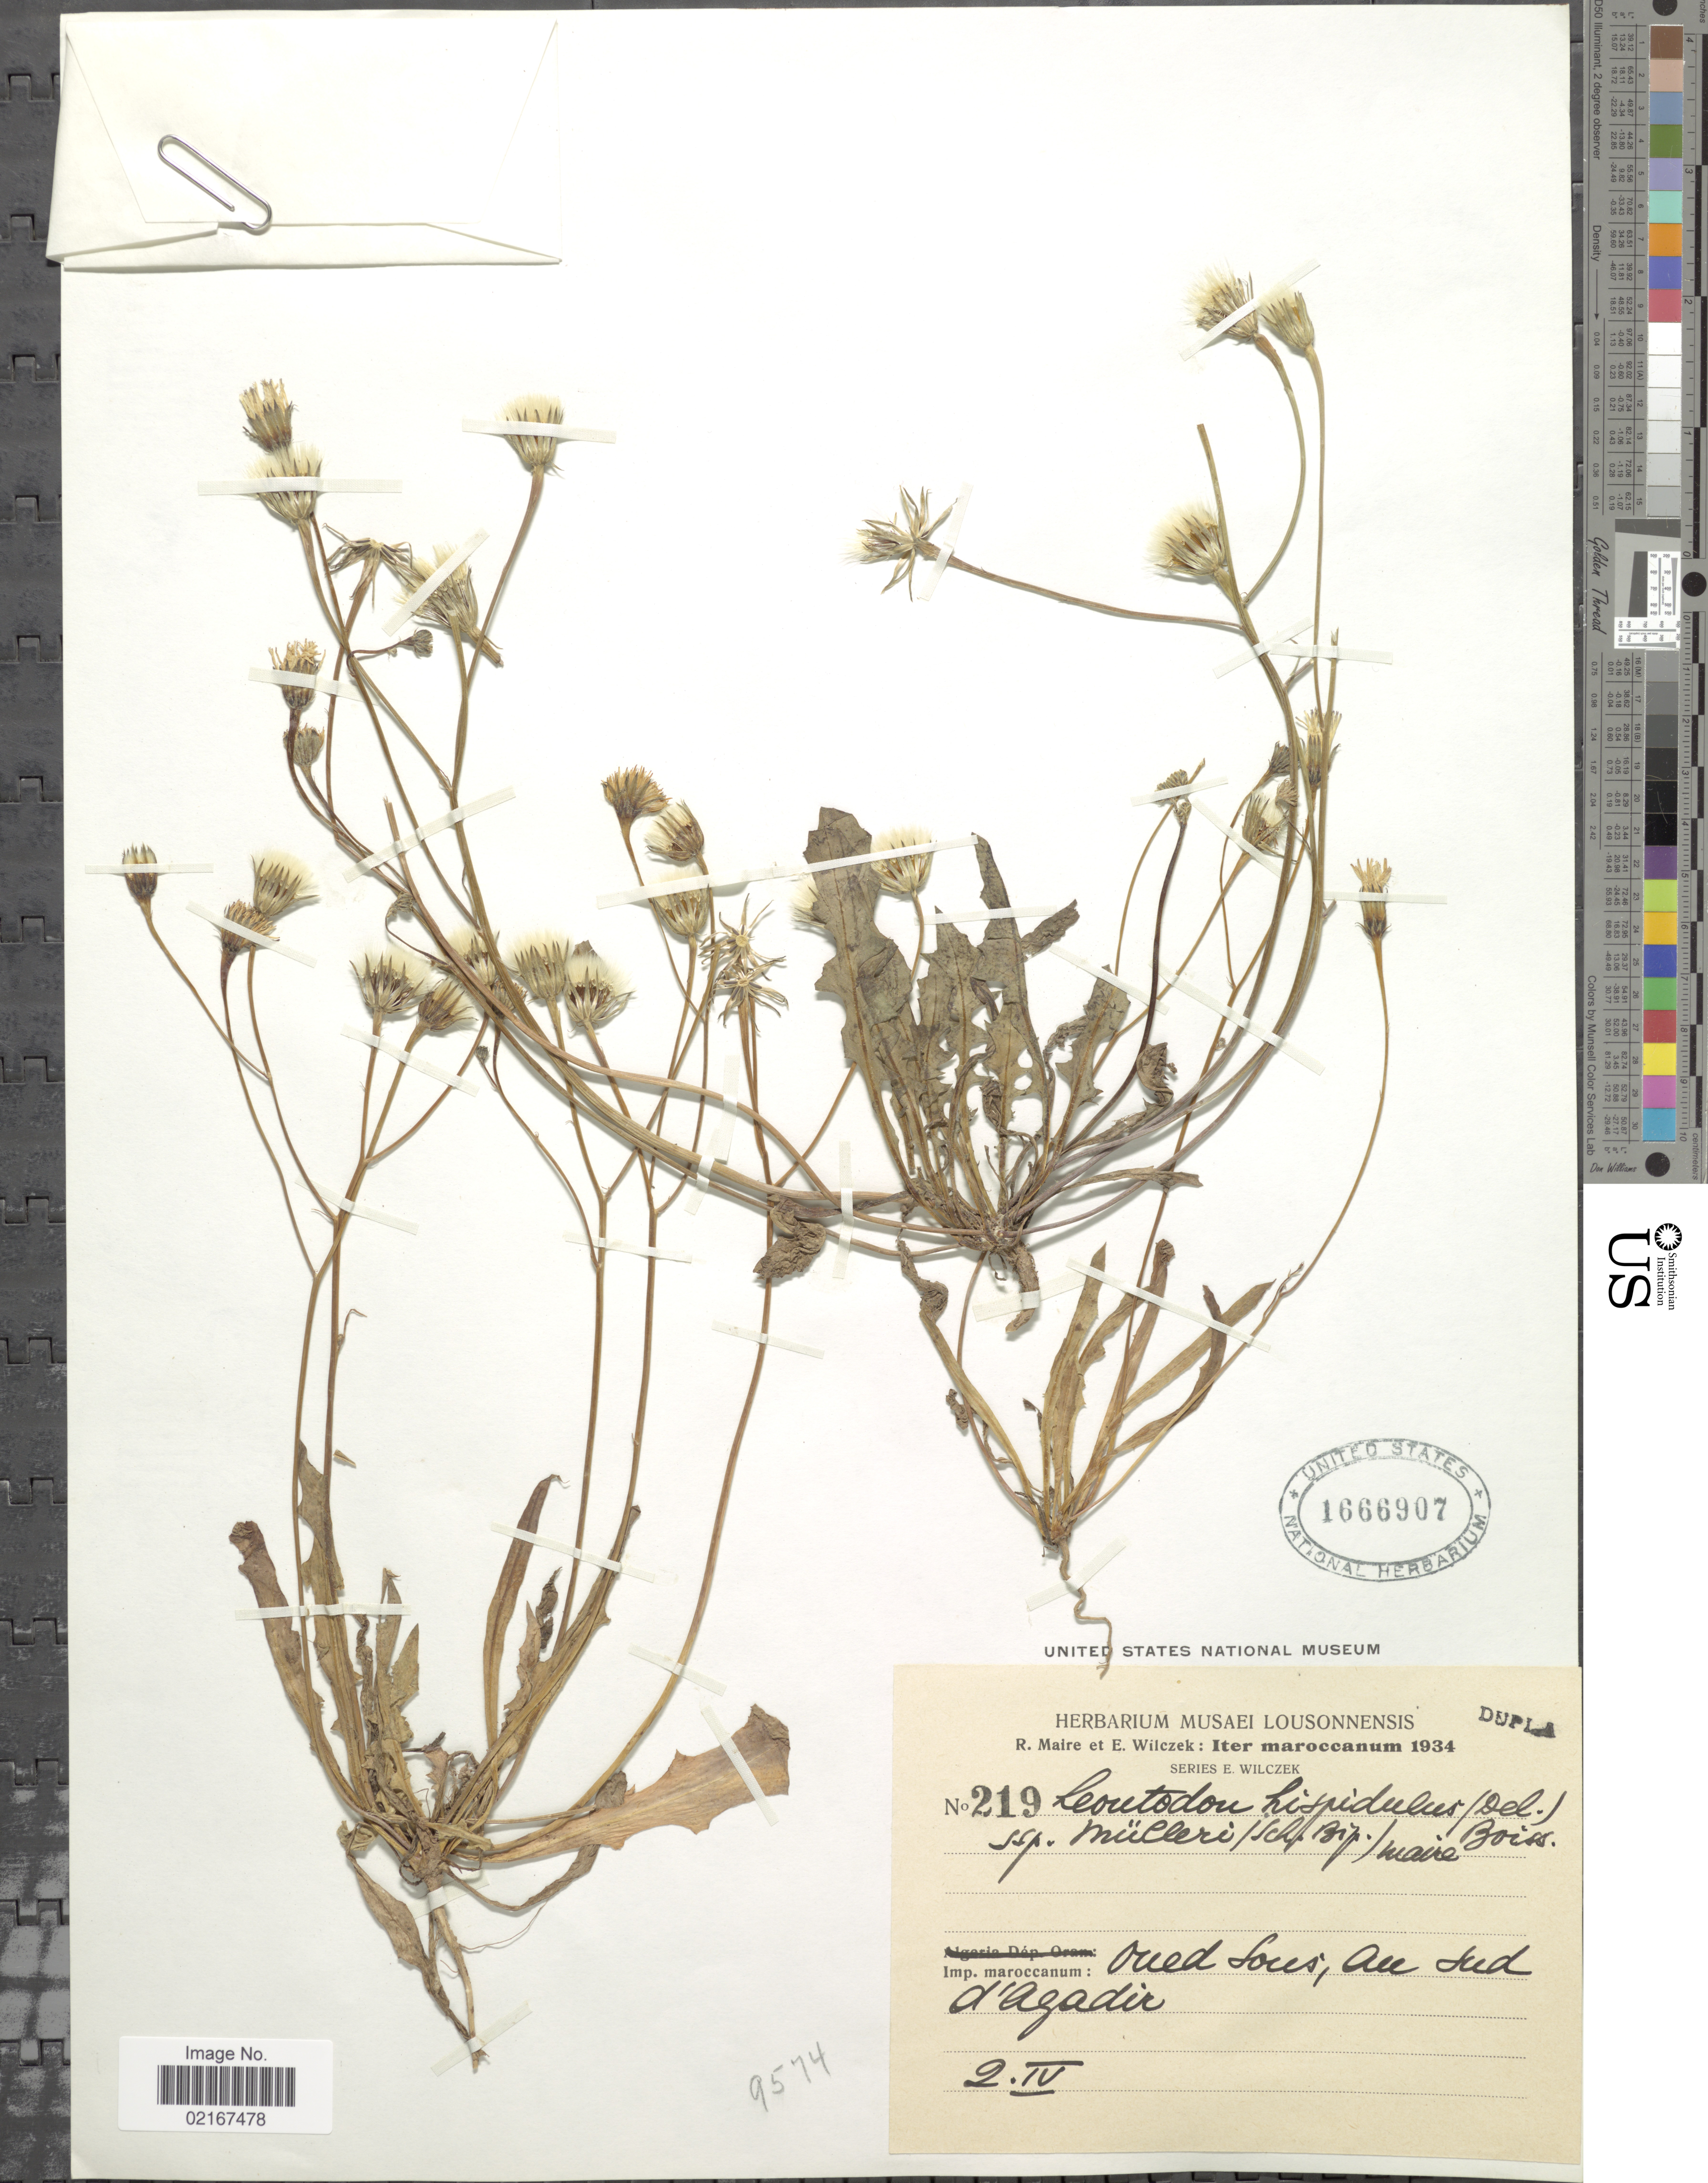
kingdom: Plantae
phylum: Tracheophyta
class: Magnoliopsida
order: Asterales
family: Asteraceae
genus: Scorzoneroides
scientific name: Scorzoneroides hispidula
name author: (Delile) Greuter & Talavera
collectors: R. C. Maire & E. Wilczek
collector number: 219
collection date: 1934-04-02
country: Morocco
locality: Oued Sous, au sud d'Agadir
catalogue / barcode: US 1666907